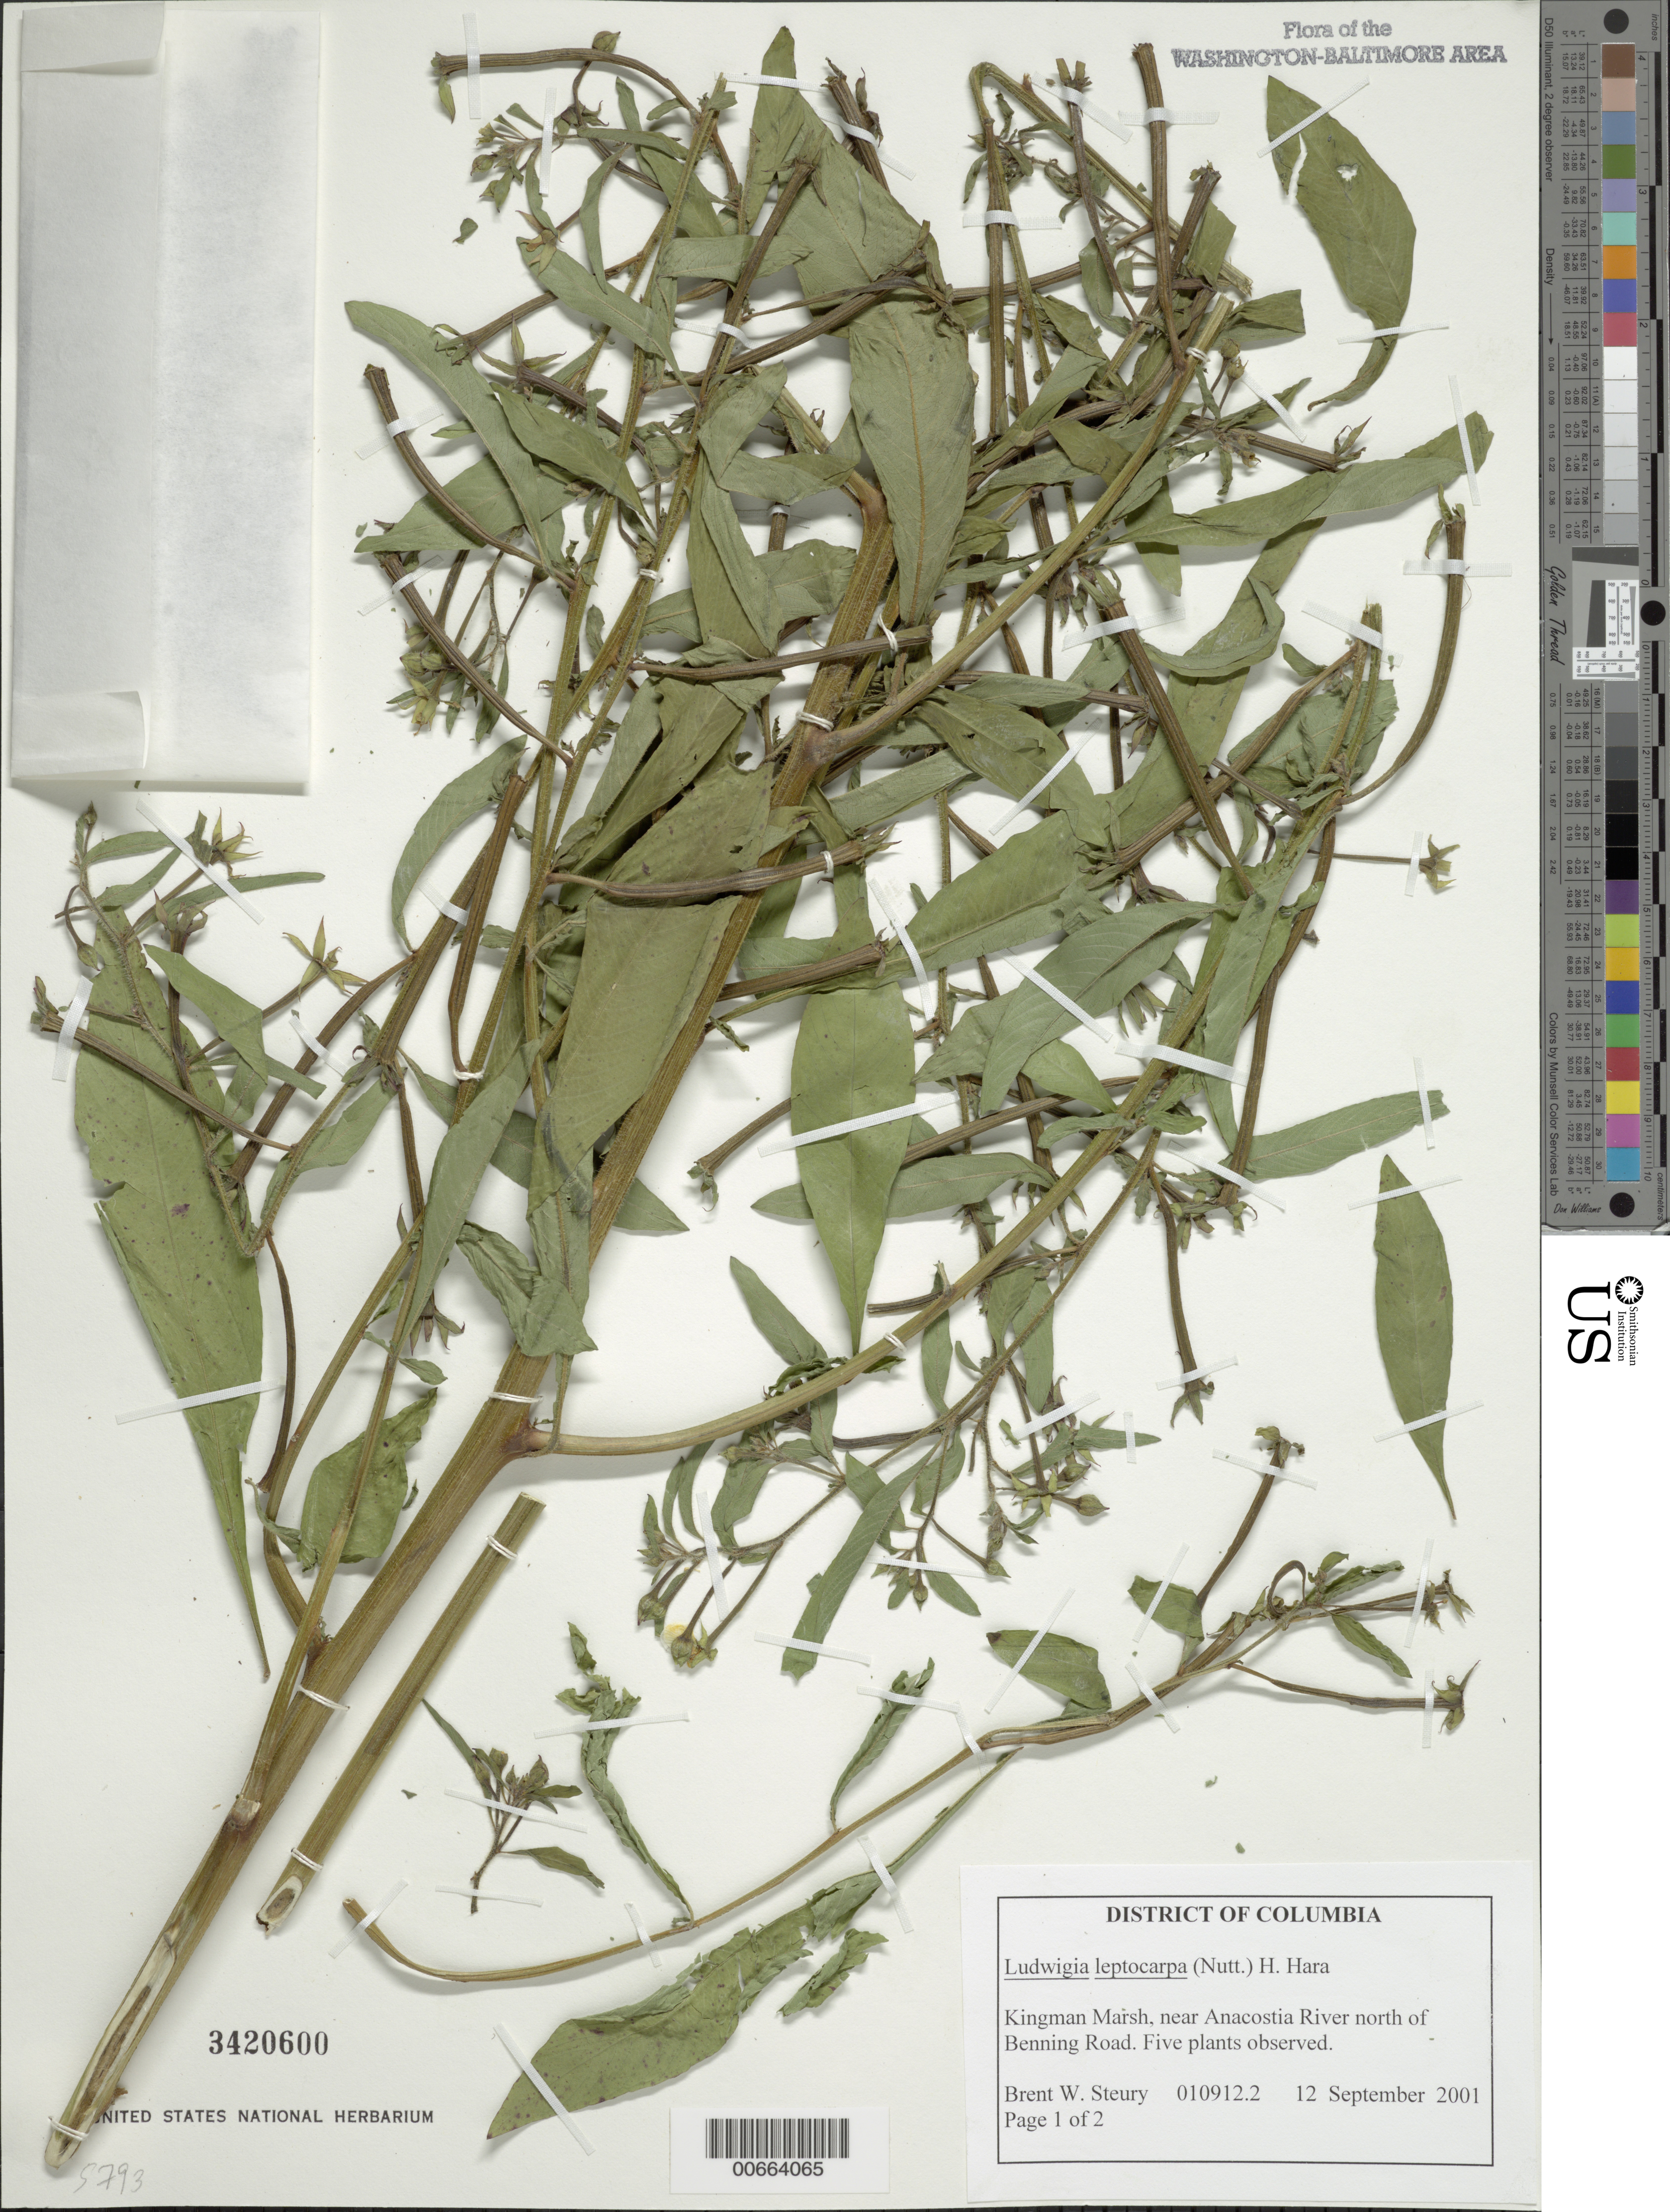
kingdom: Plantae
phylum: Tracheophyta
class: Magnoliopsida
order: Myrtales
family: Onagraceae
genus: Ludwigia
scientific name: Ludwigia leptocarpa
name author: (Nutt.) H. Hara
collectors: B. Steury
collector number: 10912.2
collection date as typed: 12 Sep 2001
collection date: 2001-09-12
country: United States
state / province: District of Columbia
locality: Kingman Marsh, near Anacostia River north of Benning Road.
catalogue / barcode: US 3420600